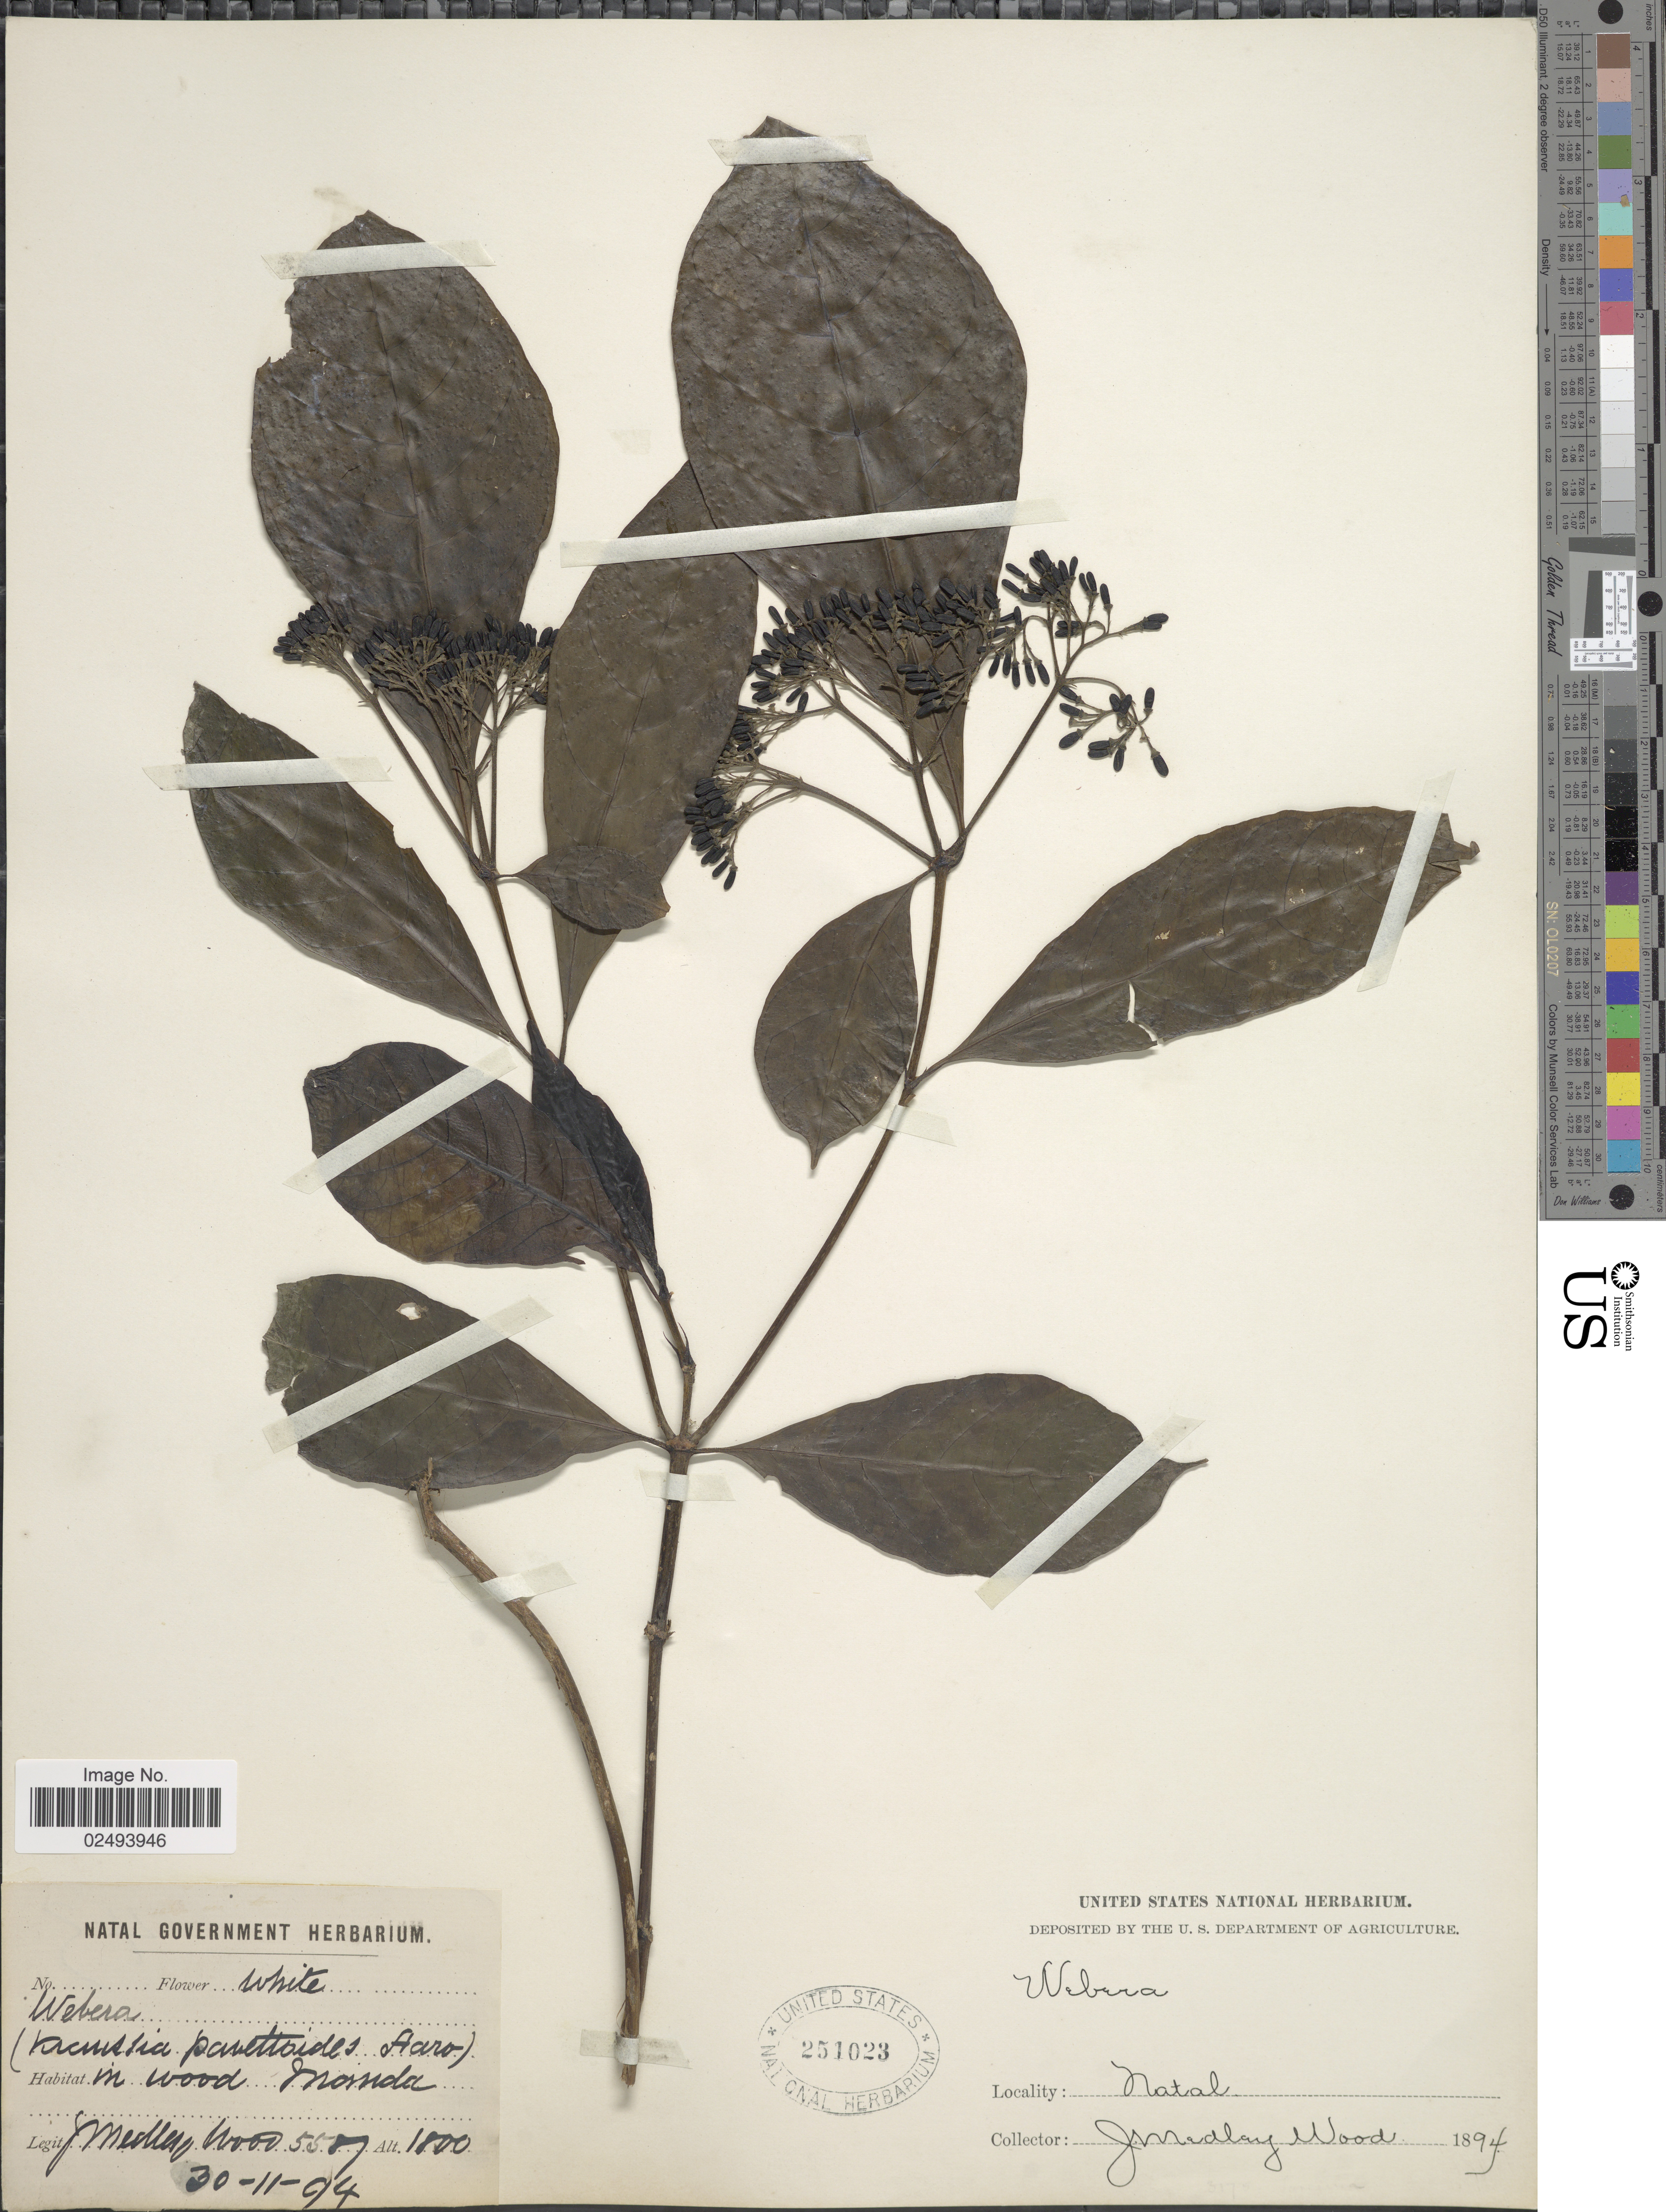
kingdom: Plantae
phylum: Tracheophyta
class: Magnoliopsida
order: Gentianales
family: Rubiaceae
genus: Coptosperma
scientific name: Coptosperma sp.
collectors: J. Medley Wood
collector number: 5589*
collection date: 1894-11-30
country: South Africa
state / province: KwaZulu-Natal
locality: In wood Monda, Natal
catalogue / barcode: US 251023